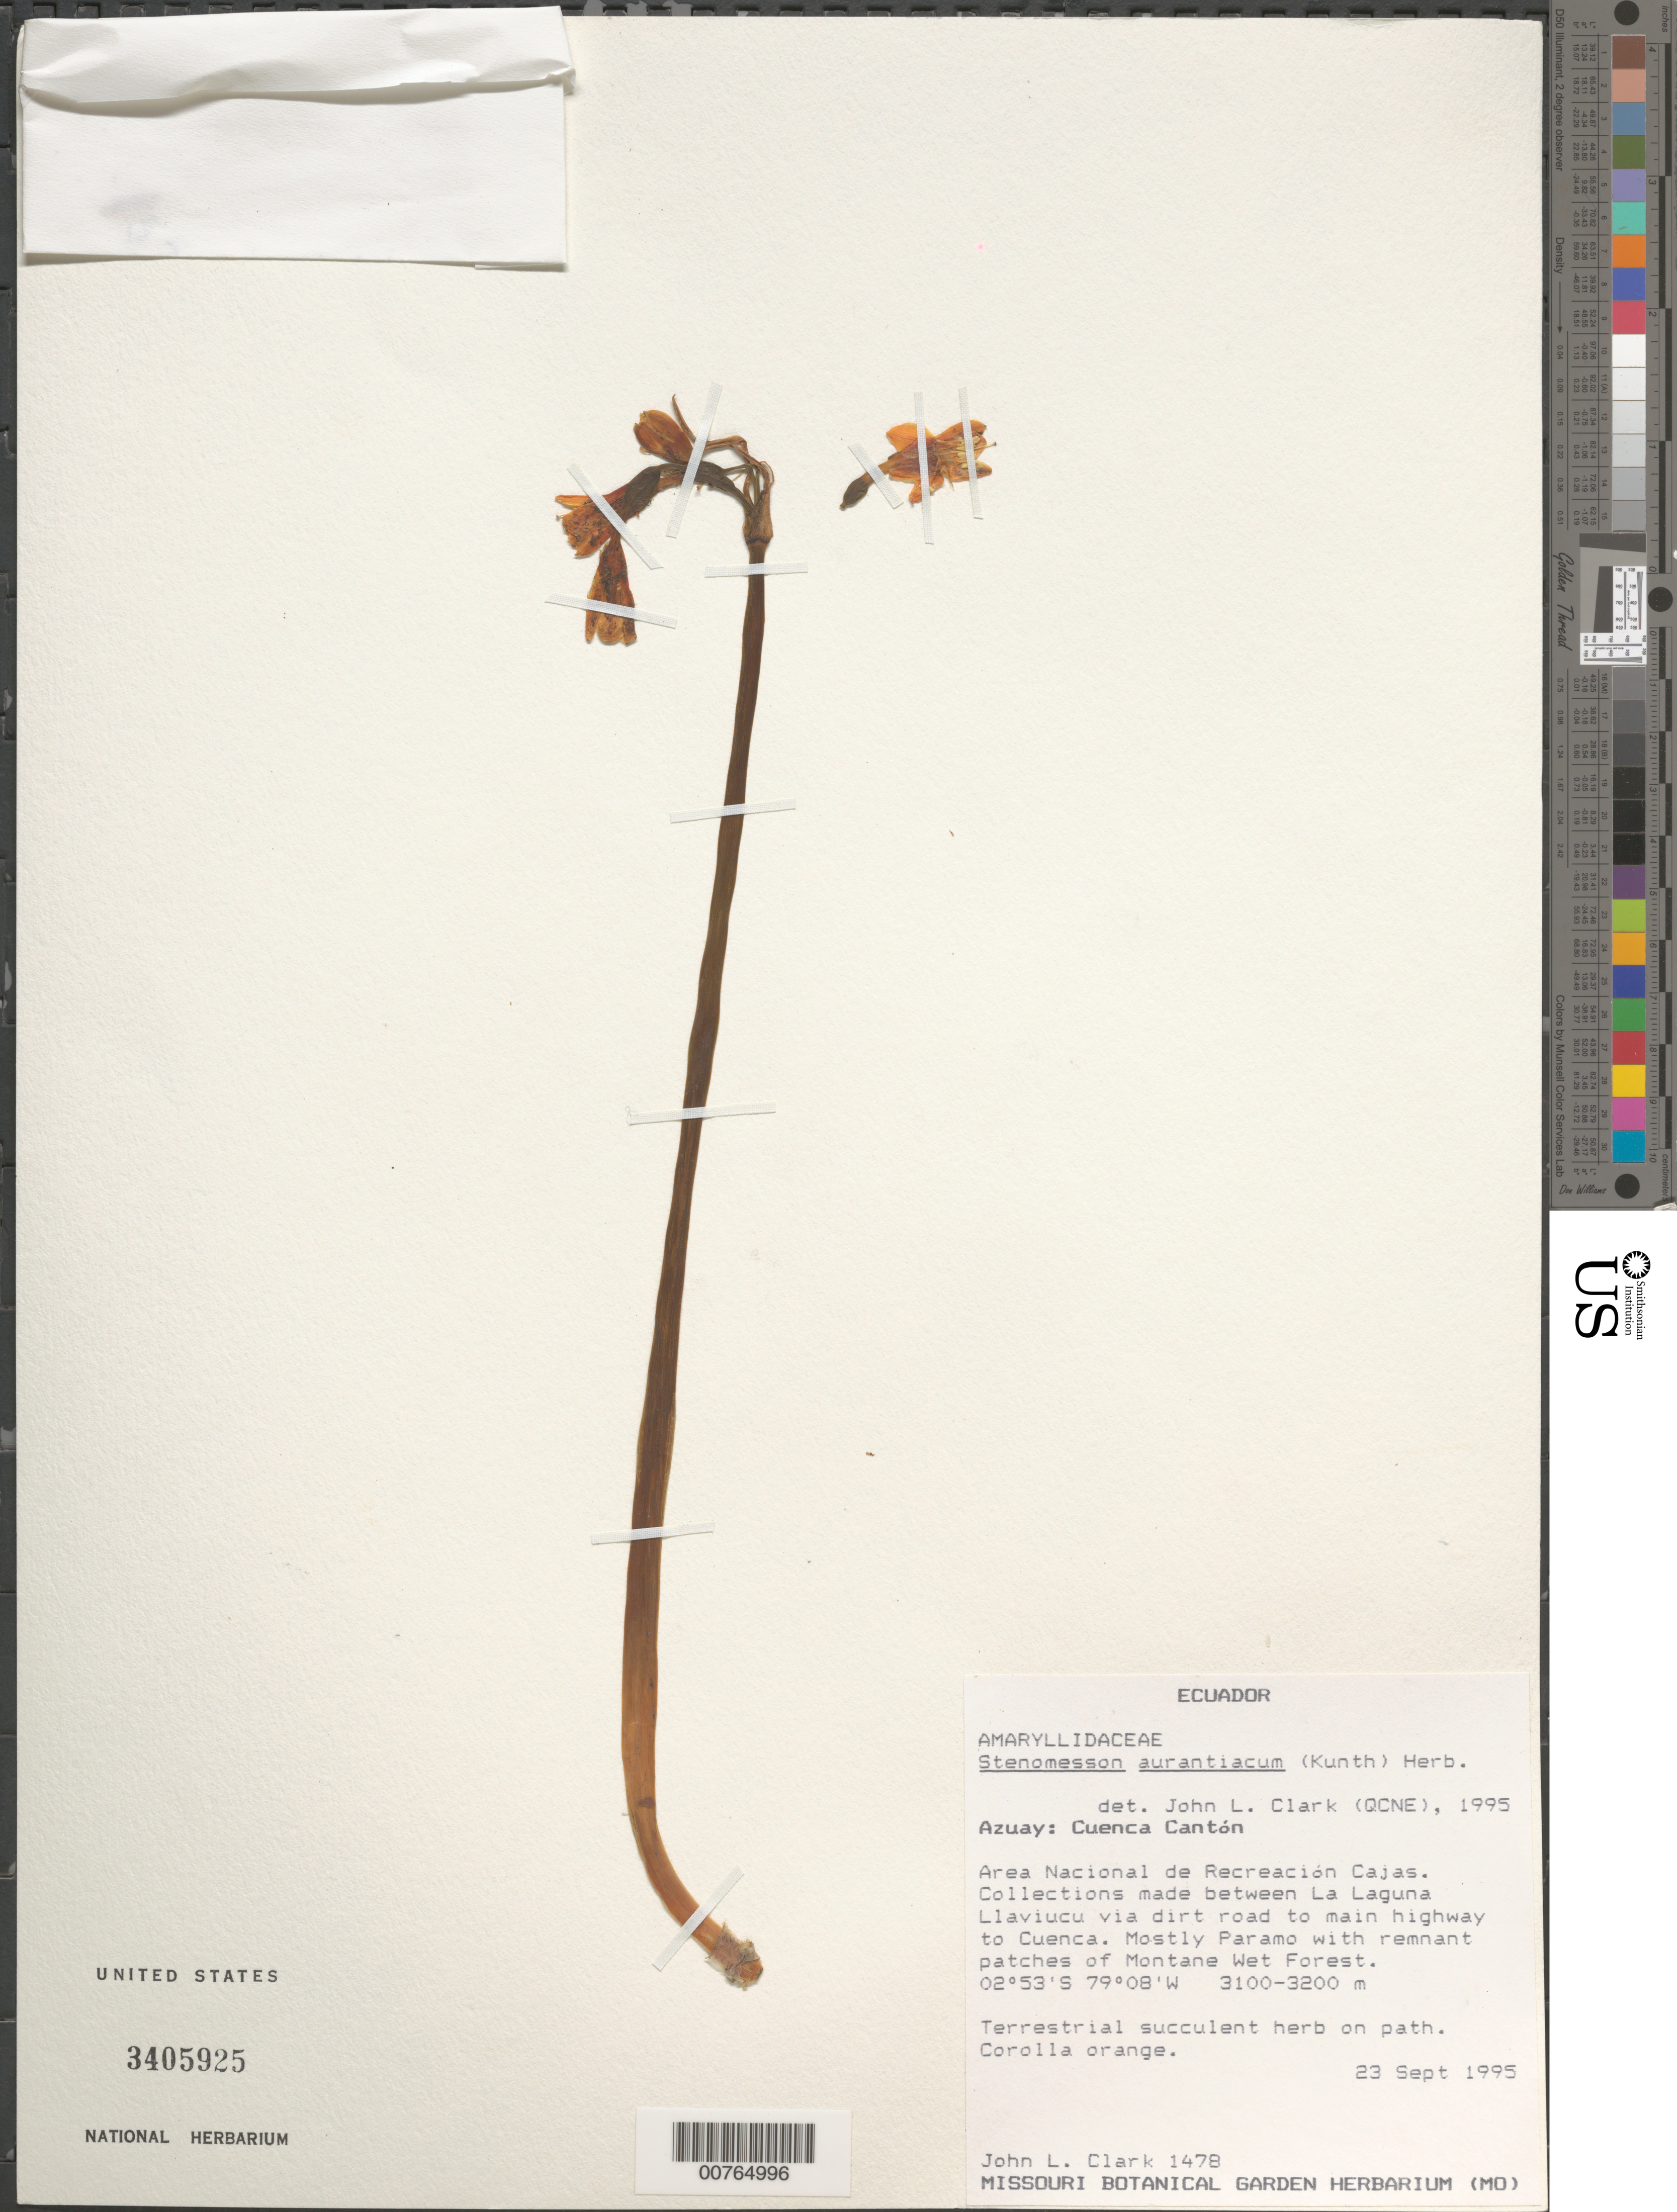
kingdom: Plantae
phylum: Tracheophyta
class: Liliopsida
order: Asparagales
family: Amaryllidaceae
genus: Stenomesson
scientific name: Stenomesson aurantiacum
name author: (Kunth) Herb.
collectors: J. L. Clark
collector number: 1478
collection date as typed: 23 Sep 1995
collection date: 1995-09-23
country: Ecuador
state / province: Azuay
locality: Between La Lajuna Llaviucu and highway to Cuena, Area Nacional de Recreacion Cajas.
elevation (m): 3100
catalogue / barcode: US 3405925